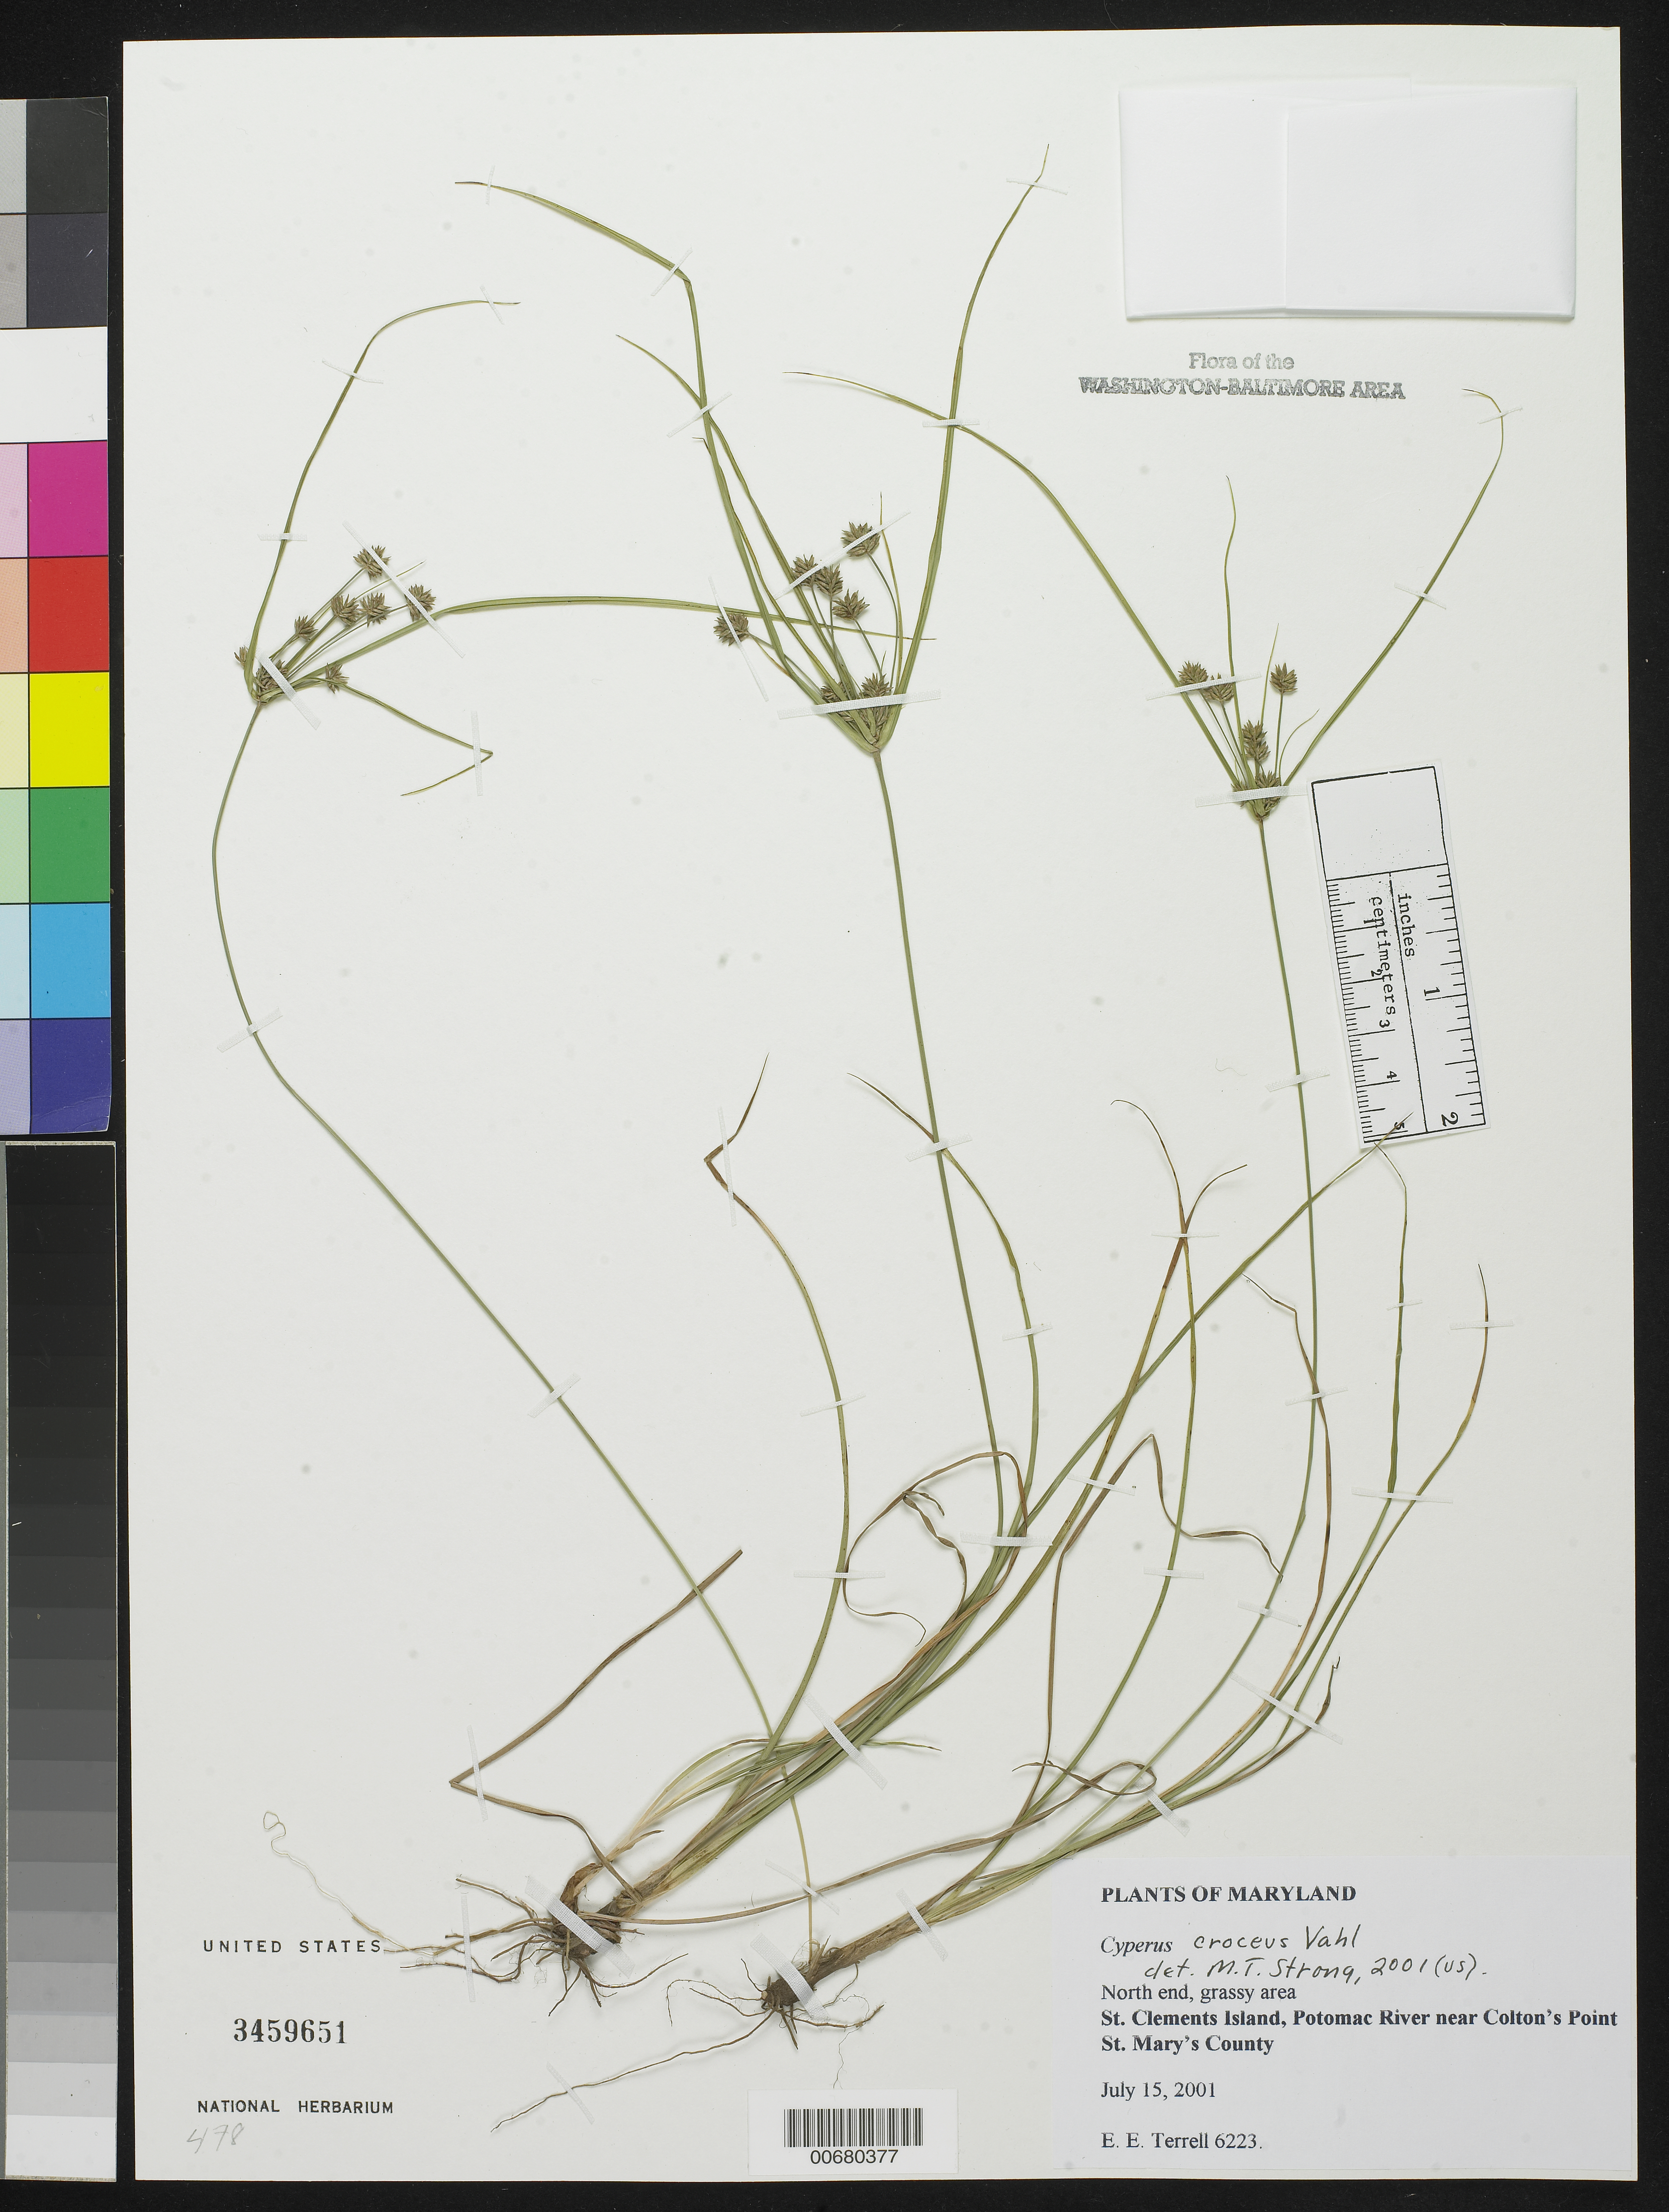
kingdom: Plantae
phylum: Tracheophyta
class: Liliopsida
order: Poales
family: Cyperaceae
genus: Cyperus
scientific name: Cyperus croceus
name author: Vahl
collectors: E. E. Terrell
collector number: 6223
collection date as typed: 15 Jul 2001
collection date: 2001-07-15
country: United States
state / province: Maryland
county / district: St. Mary's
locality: North end, St. Clements Island, Potomac River, near Colton's Point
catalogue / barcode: US 3459651